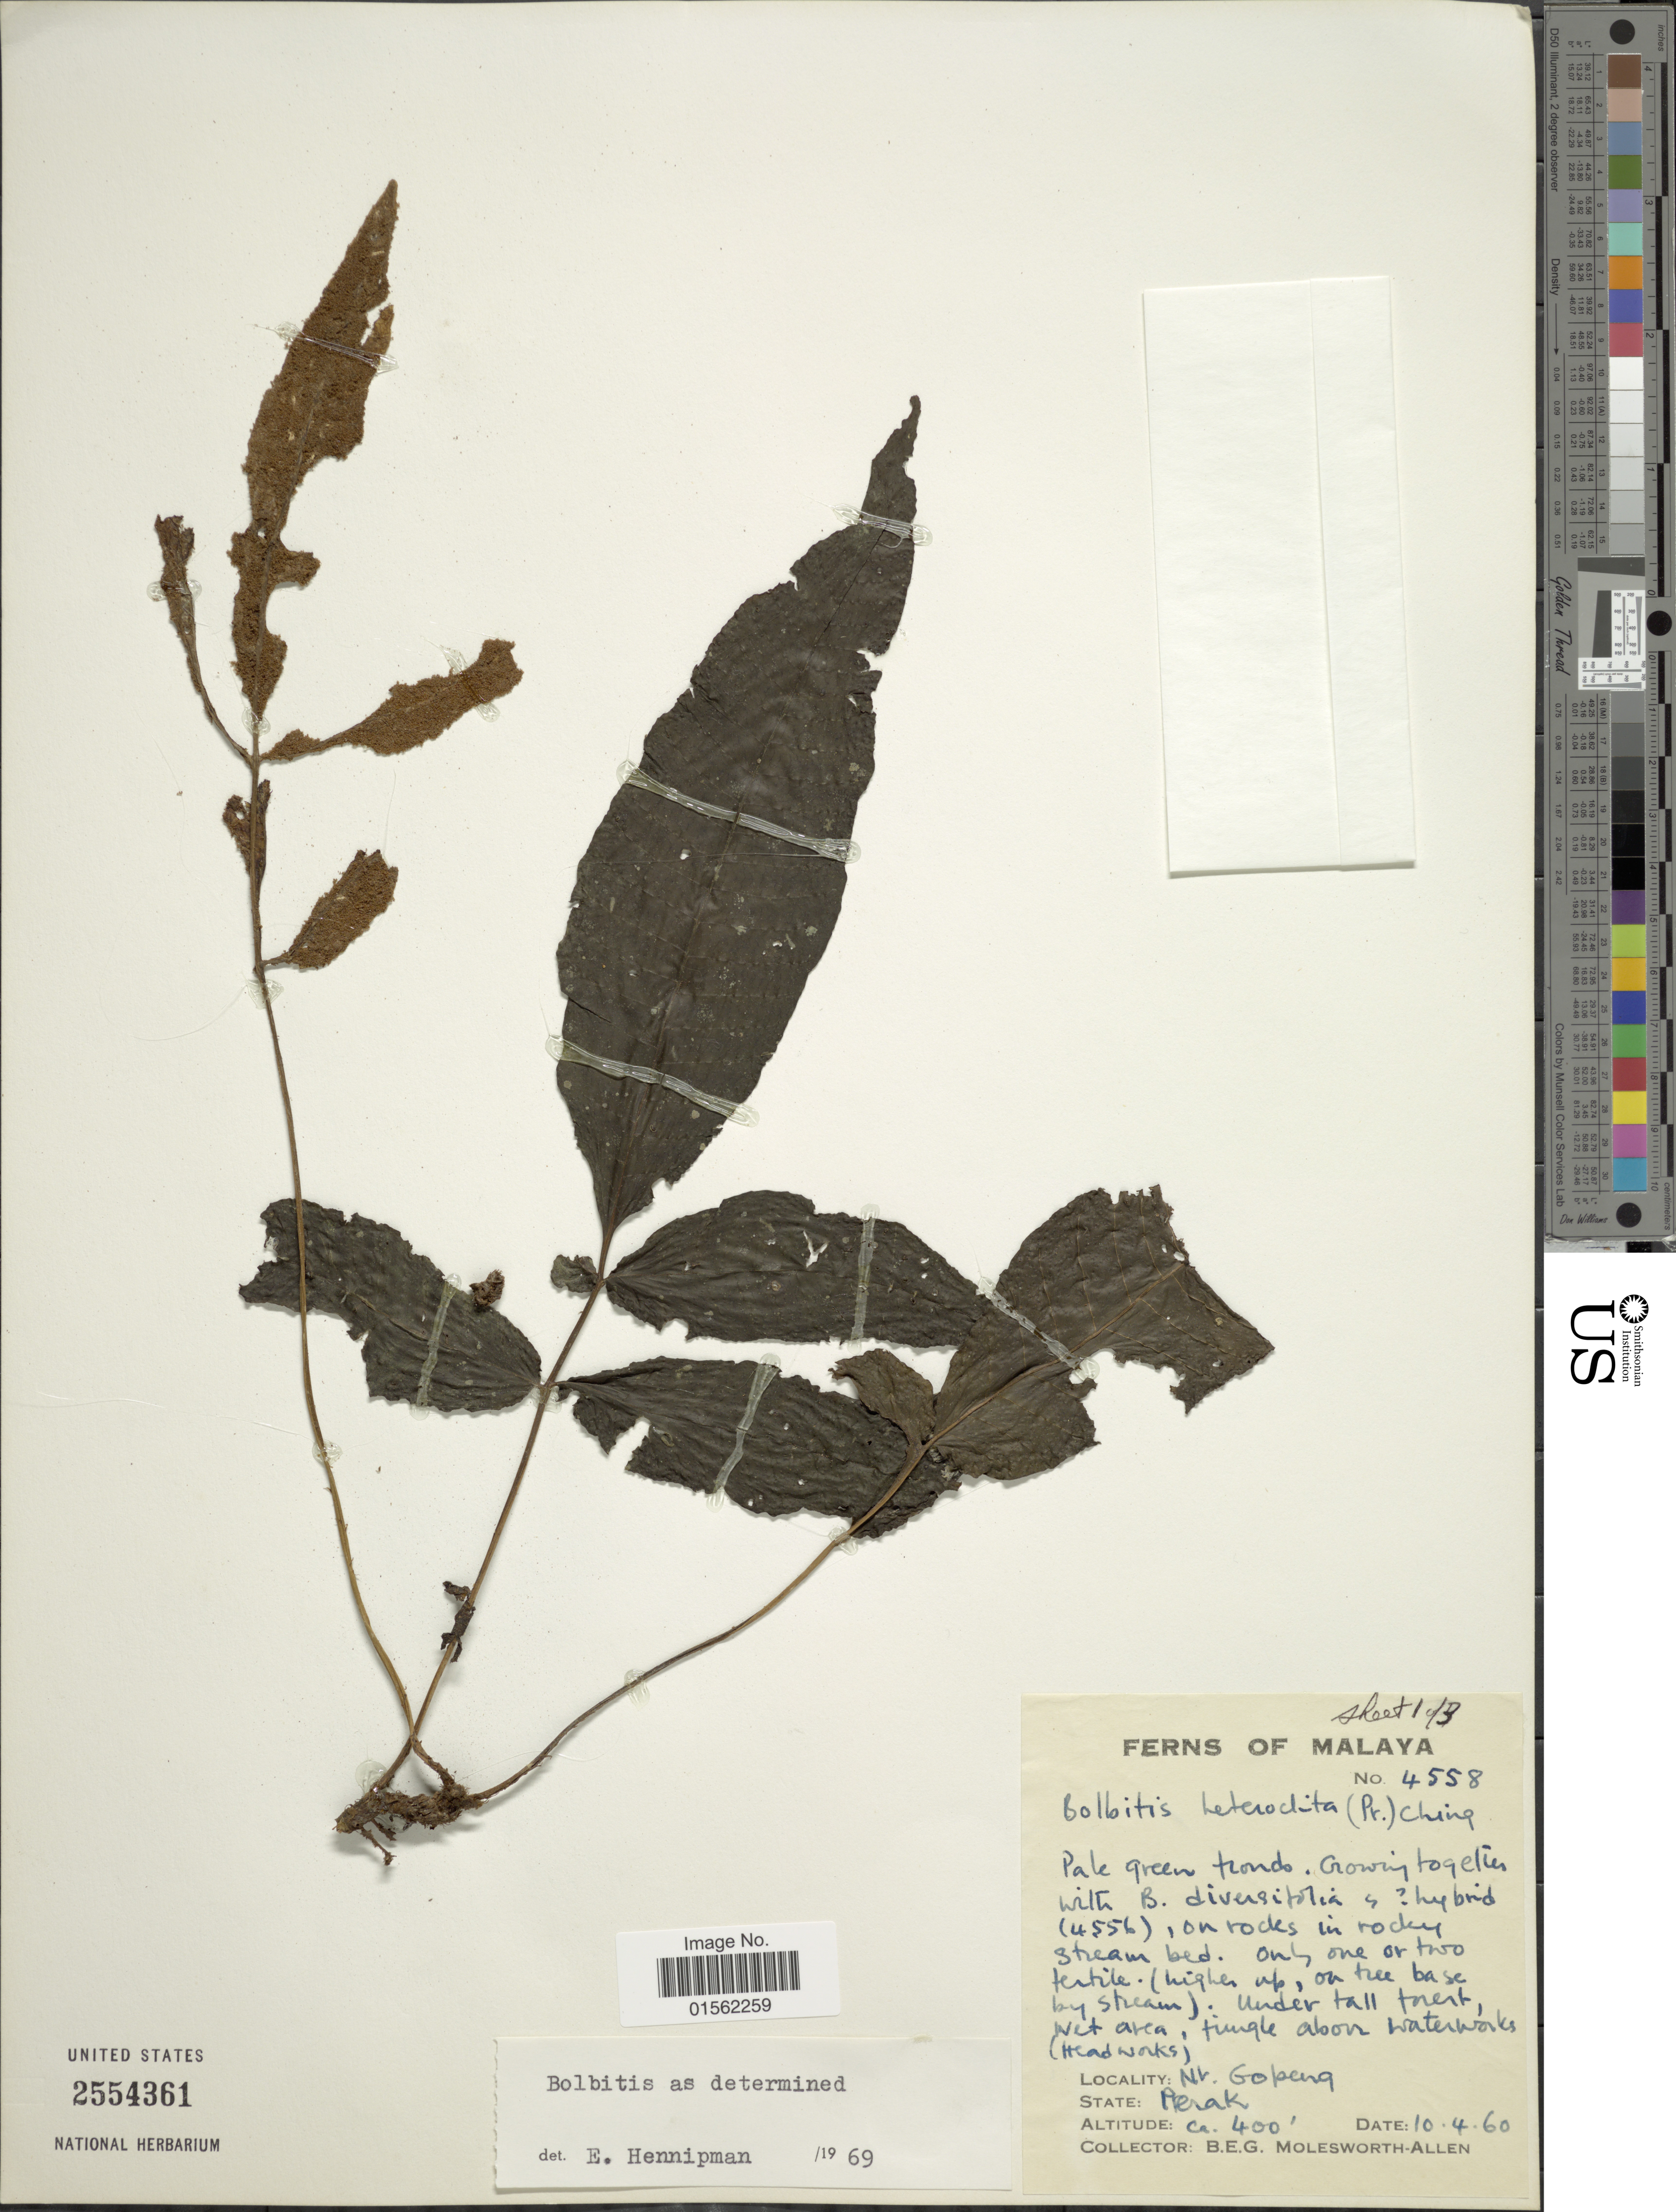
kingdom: Plantae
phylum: Tracheophyta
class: Polypodiopsida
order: Polypodiales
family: Dryopteridaceae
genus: Bolbitis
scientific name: Bolbitis heteroclita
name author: (C. Presl) Ching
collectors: B. E. G. Molesworth-Allen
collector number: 4558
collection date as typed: Transcribed d/m/y: 10/4/60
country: Malaysia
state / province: Perak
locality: Jungle above waterworks (headworks). Nr. Gopeng [Near Gopeng], Malaya.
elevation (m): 122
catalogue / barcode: US 2554361